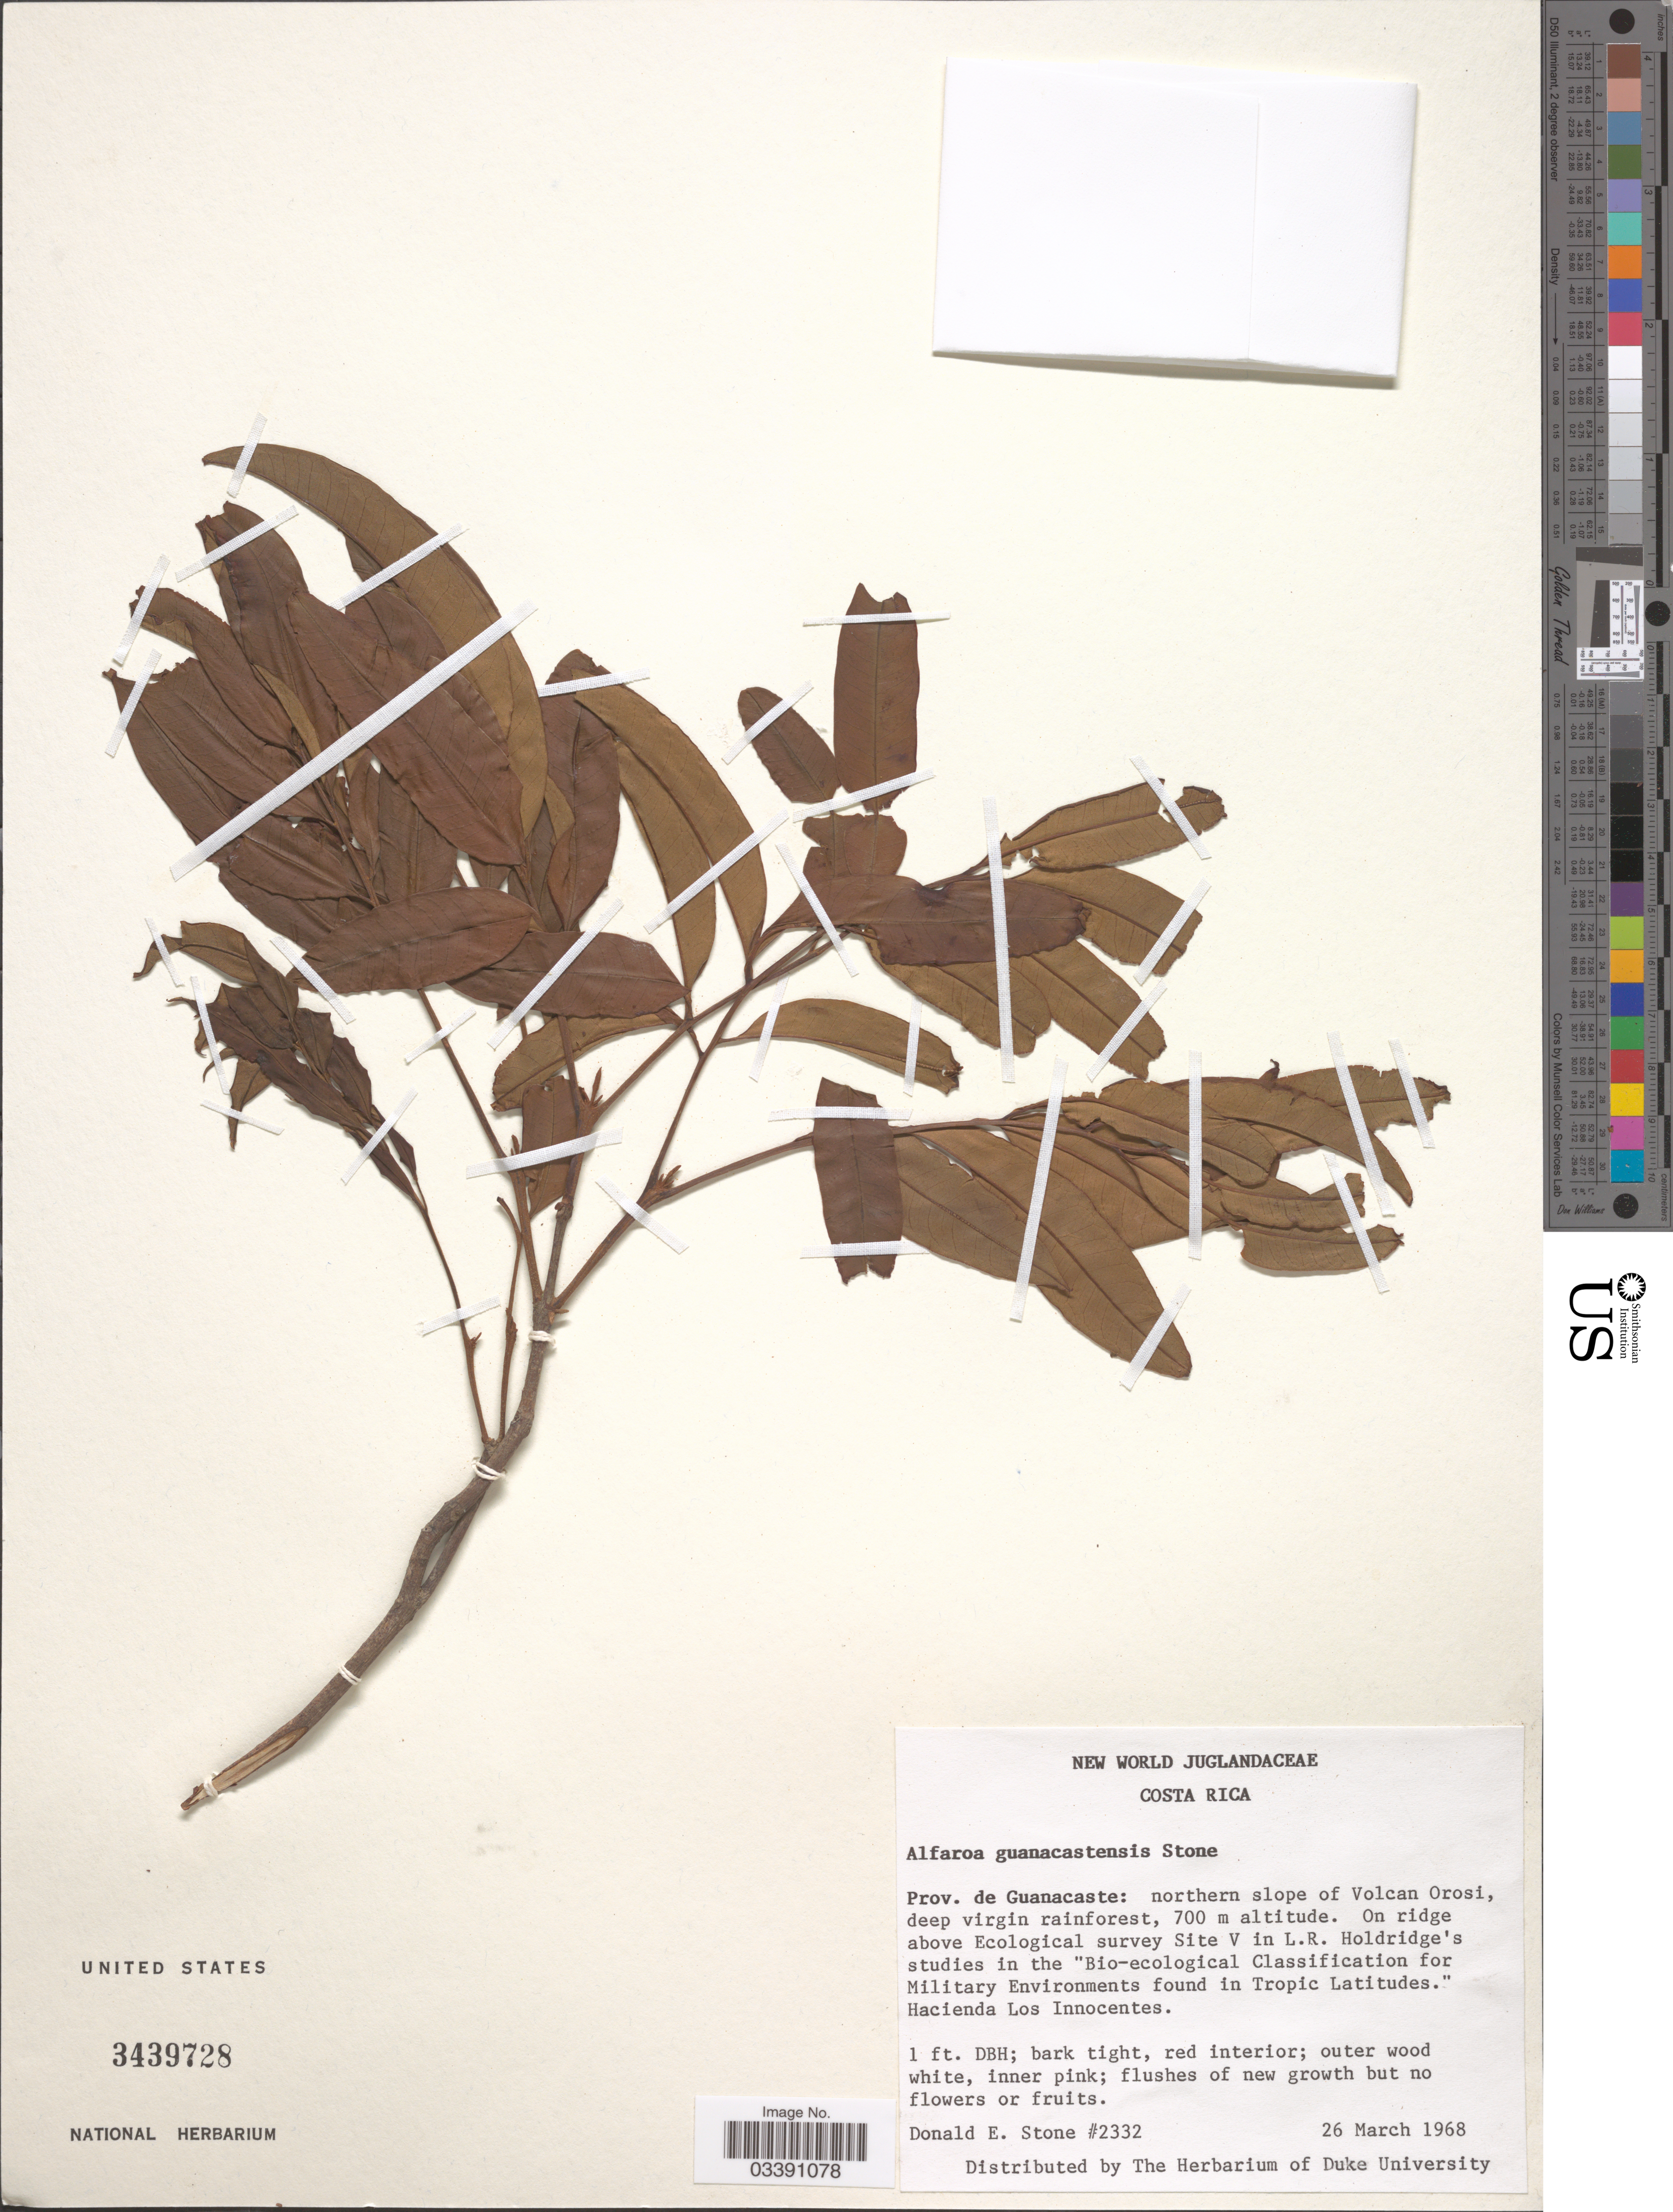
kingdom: Plantae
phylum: Tracheophyta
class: Magnoliopsida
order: Fagales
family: Juglandaceae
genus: Alfaroa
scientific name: Alfaroa guanacastensis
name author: D.E Stone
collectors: D. Stone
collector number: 2332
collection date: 1968-03-26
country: Costa Rica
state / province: Guanacaste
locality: Northern slope of Volcan Orosi. On ridge above Ecological survey Site V. Hacienda Los Innocentes.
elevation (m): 700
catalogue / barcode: US 3439728